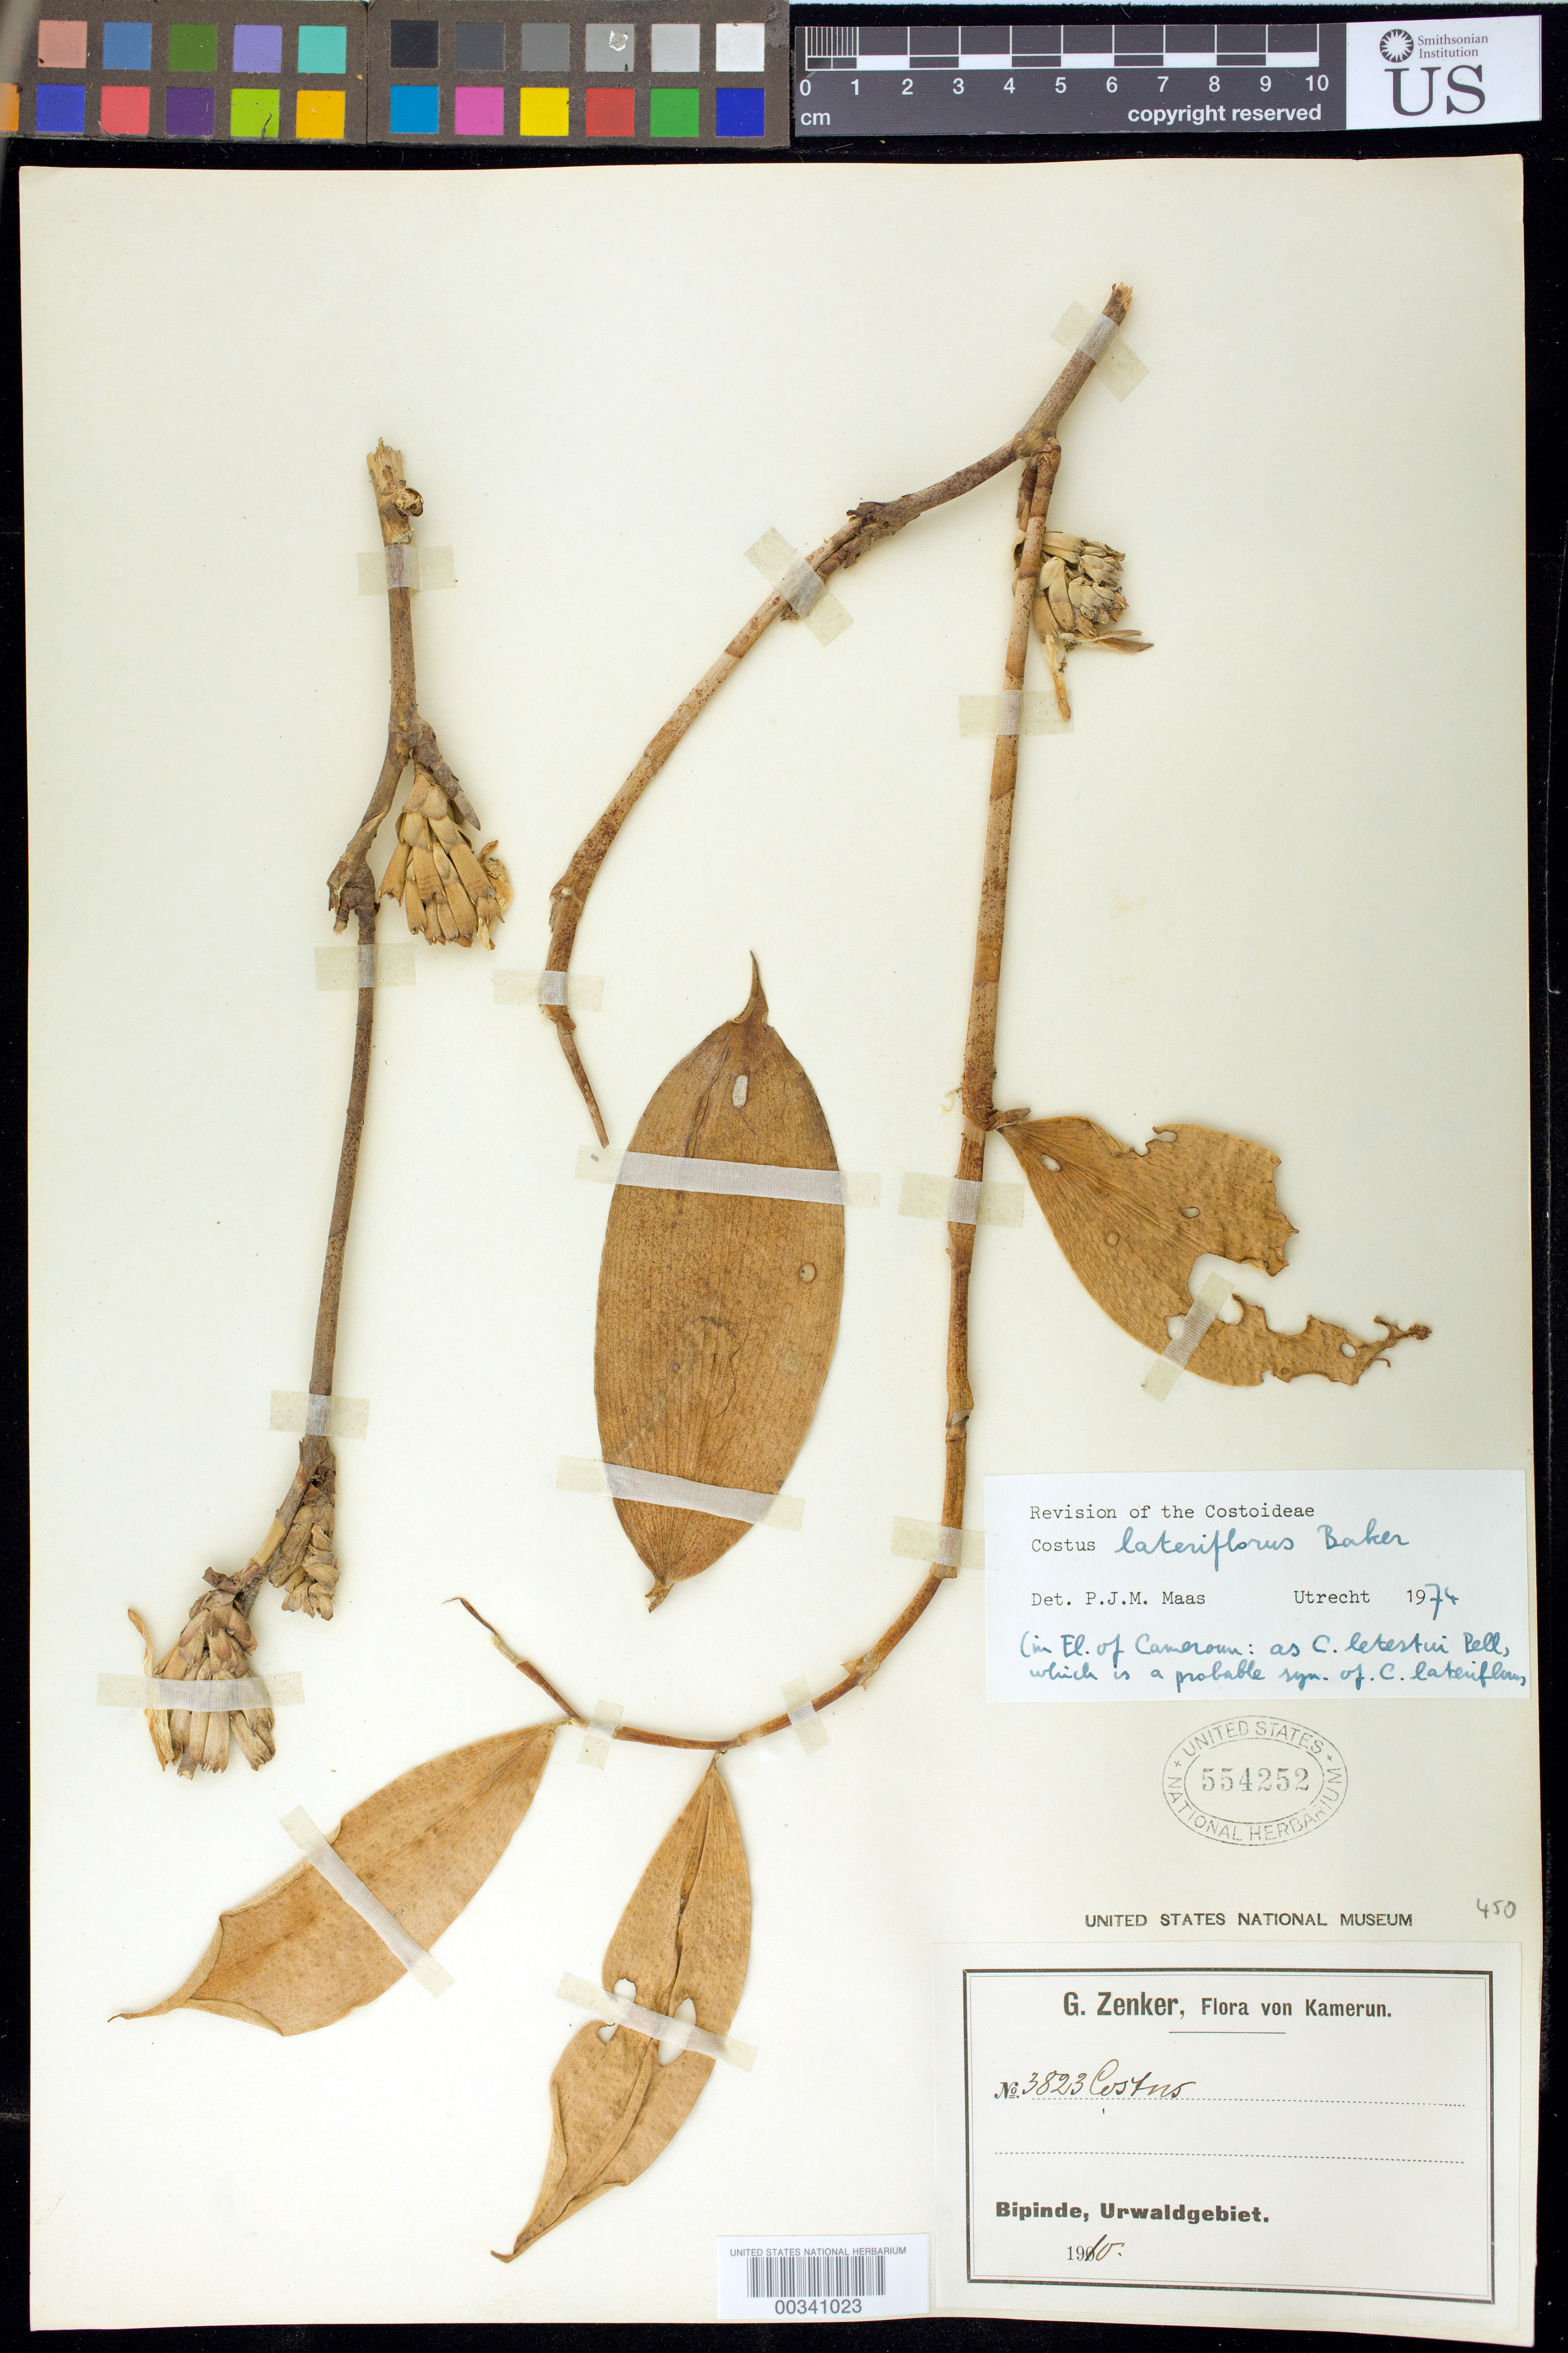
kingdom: Plantae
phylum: Tracheophyta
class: Liliopsida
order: Zingiberales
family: Costaceae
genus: Costus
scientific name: Costus lateriflorus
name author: Baker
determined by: Maas, Paul J. M.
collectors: G. A. Zenker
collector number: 3823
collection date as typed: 1910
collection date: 1910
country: Cameroon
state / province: Sud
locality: Flora von kamerun, bipinde, urwaldgebiet [jungle area]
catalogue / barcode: US 554252